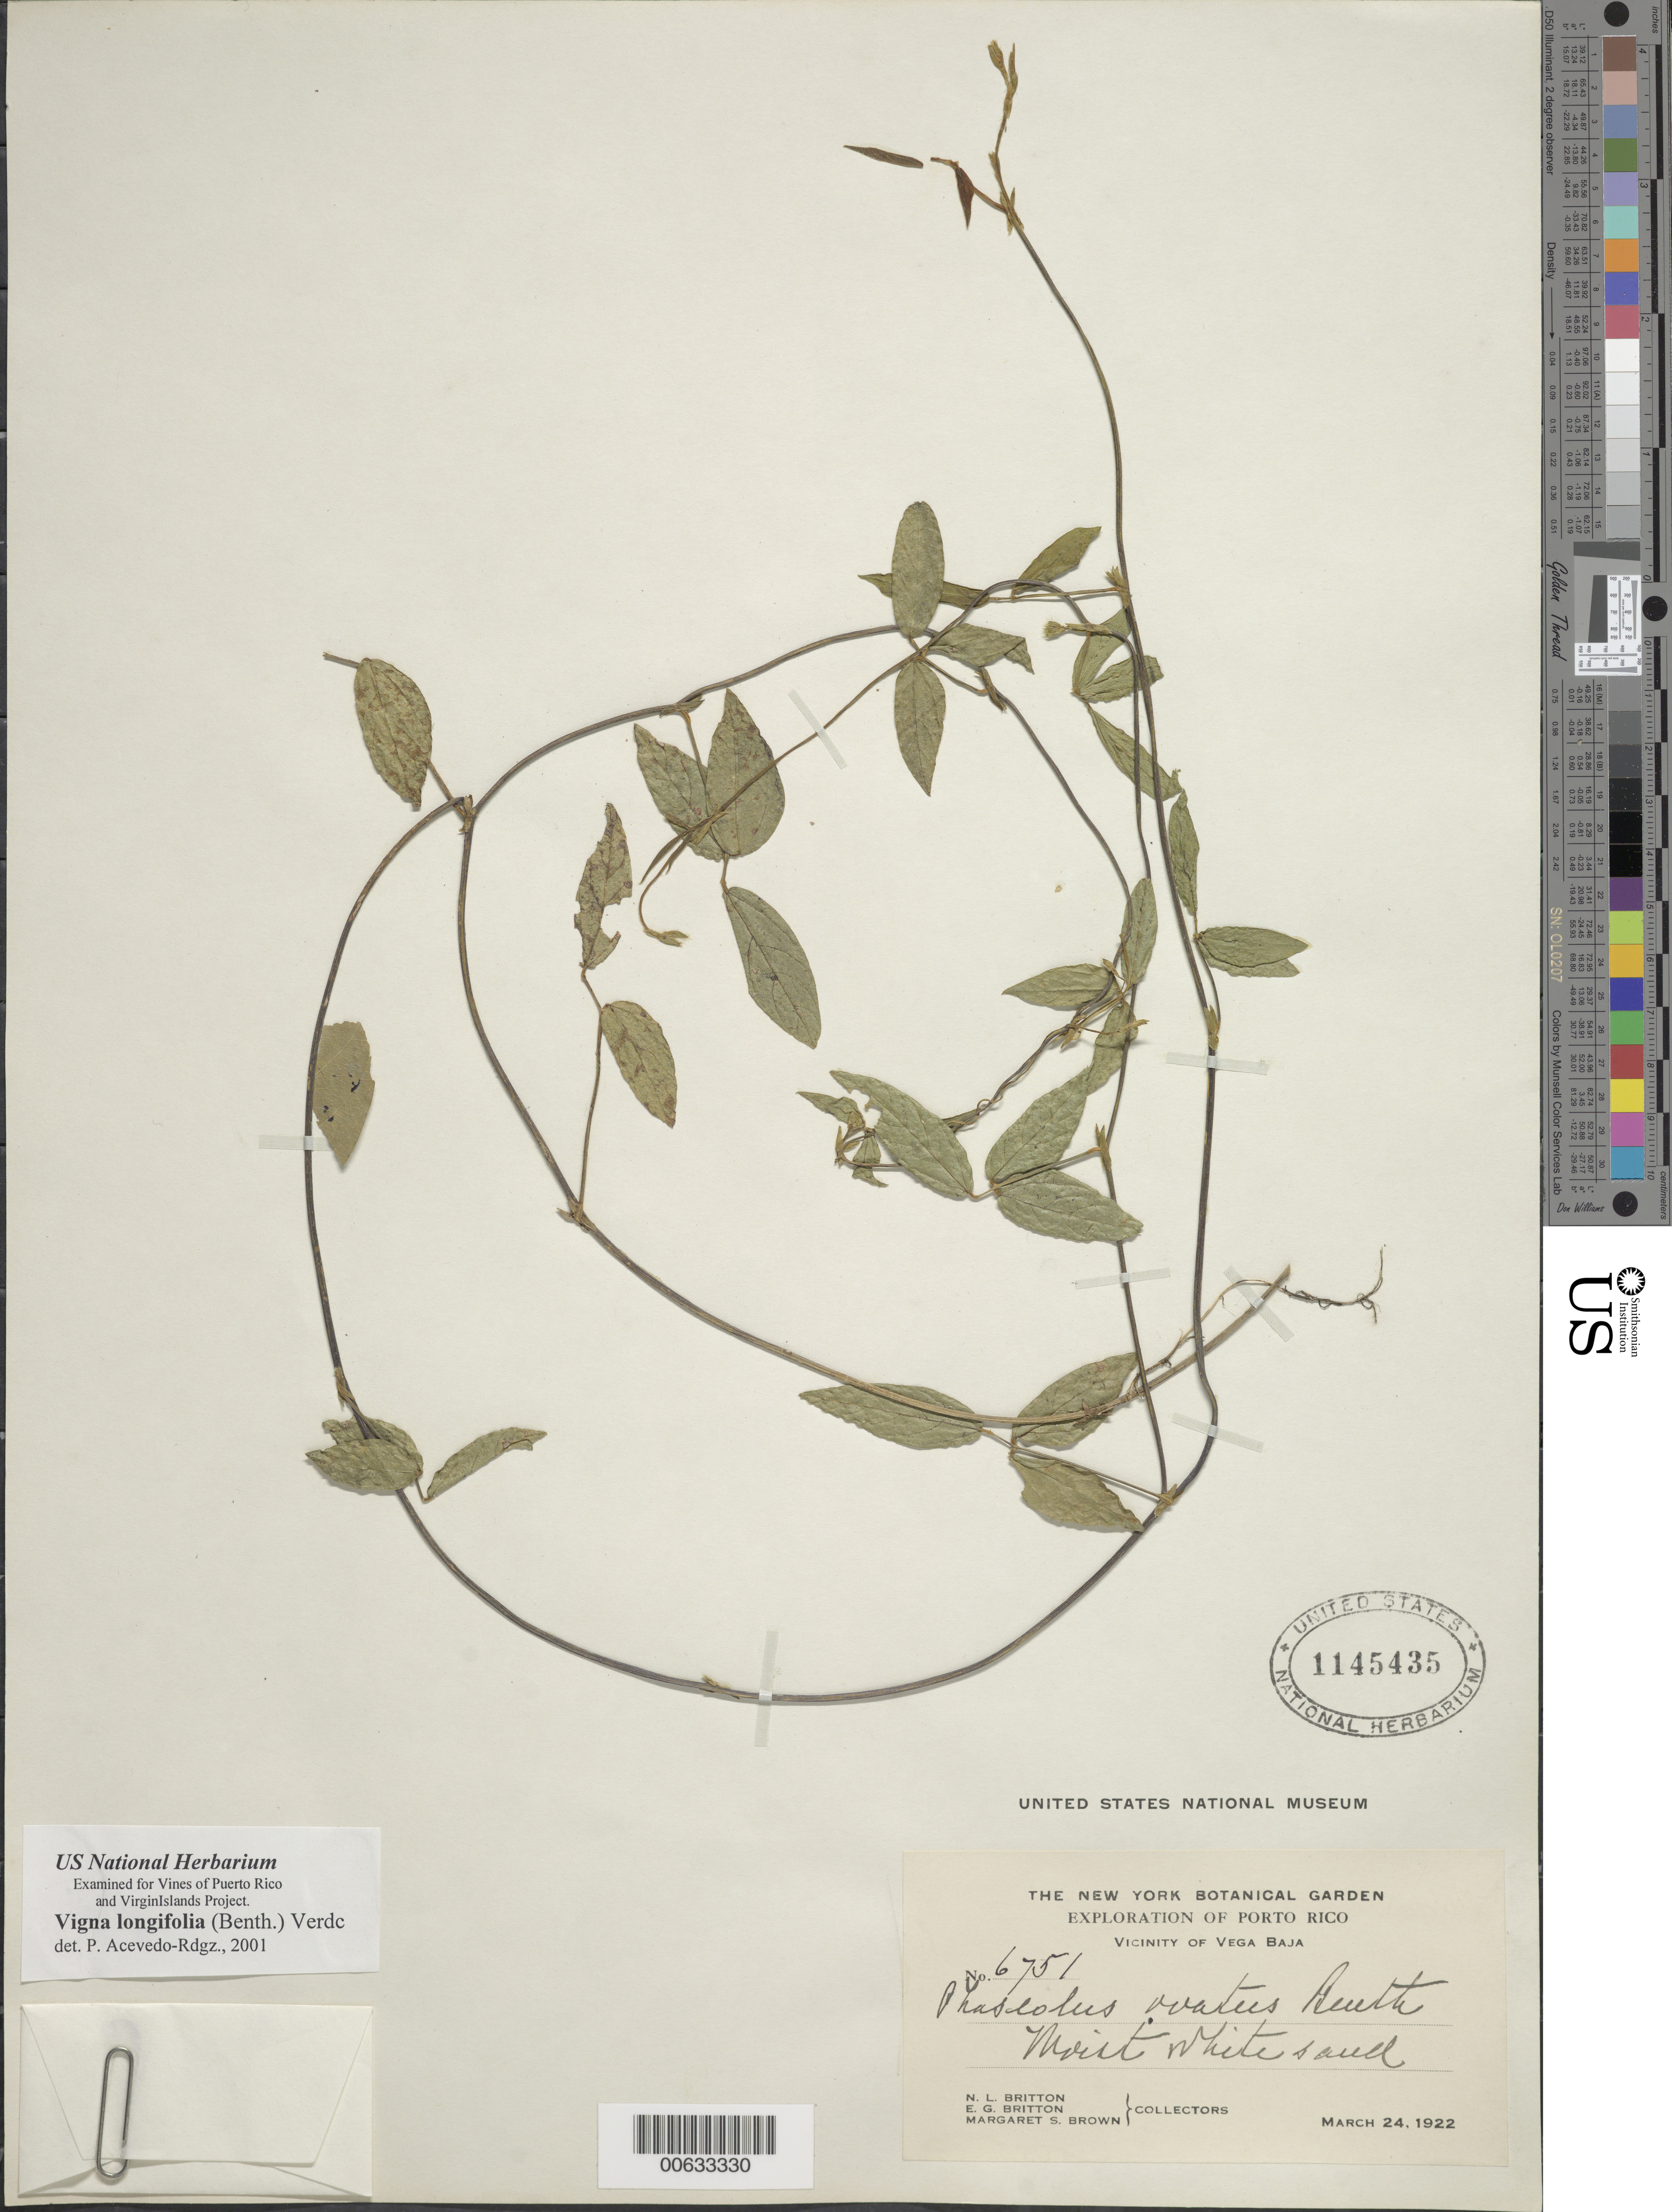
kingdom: Plantae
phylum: Tracheophyta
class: Magnoliopsida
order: Fabales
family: Fabaceae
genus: Vigna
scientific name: Vigna longifolia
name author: (Benth.) Verdc.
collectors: N. Britton, E. G. Britton & M. S. Brown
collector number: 6751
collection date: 1922-03-24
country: Puerto Rico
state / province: Vega Baja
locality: Porto Rico. Vicinity of Vega Baja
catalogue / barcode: US 1145435